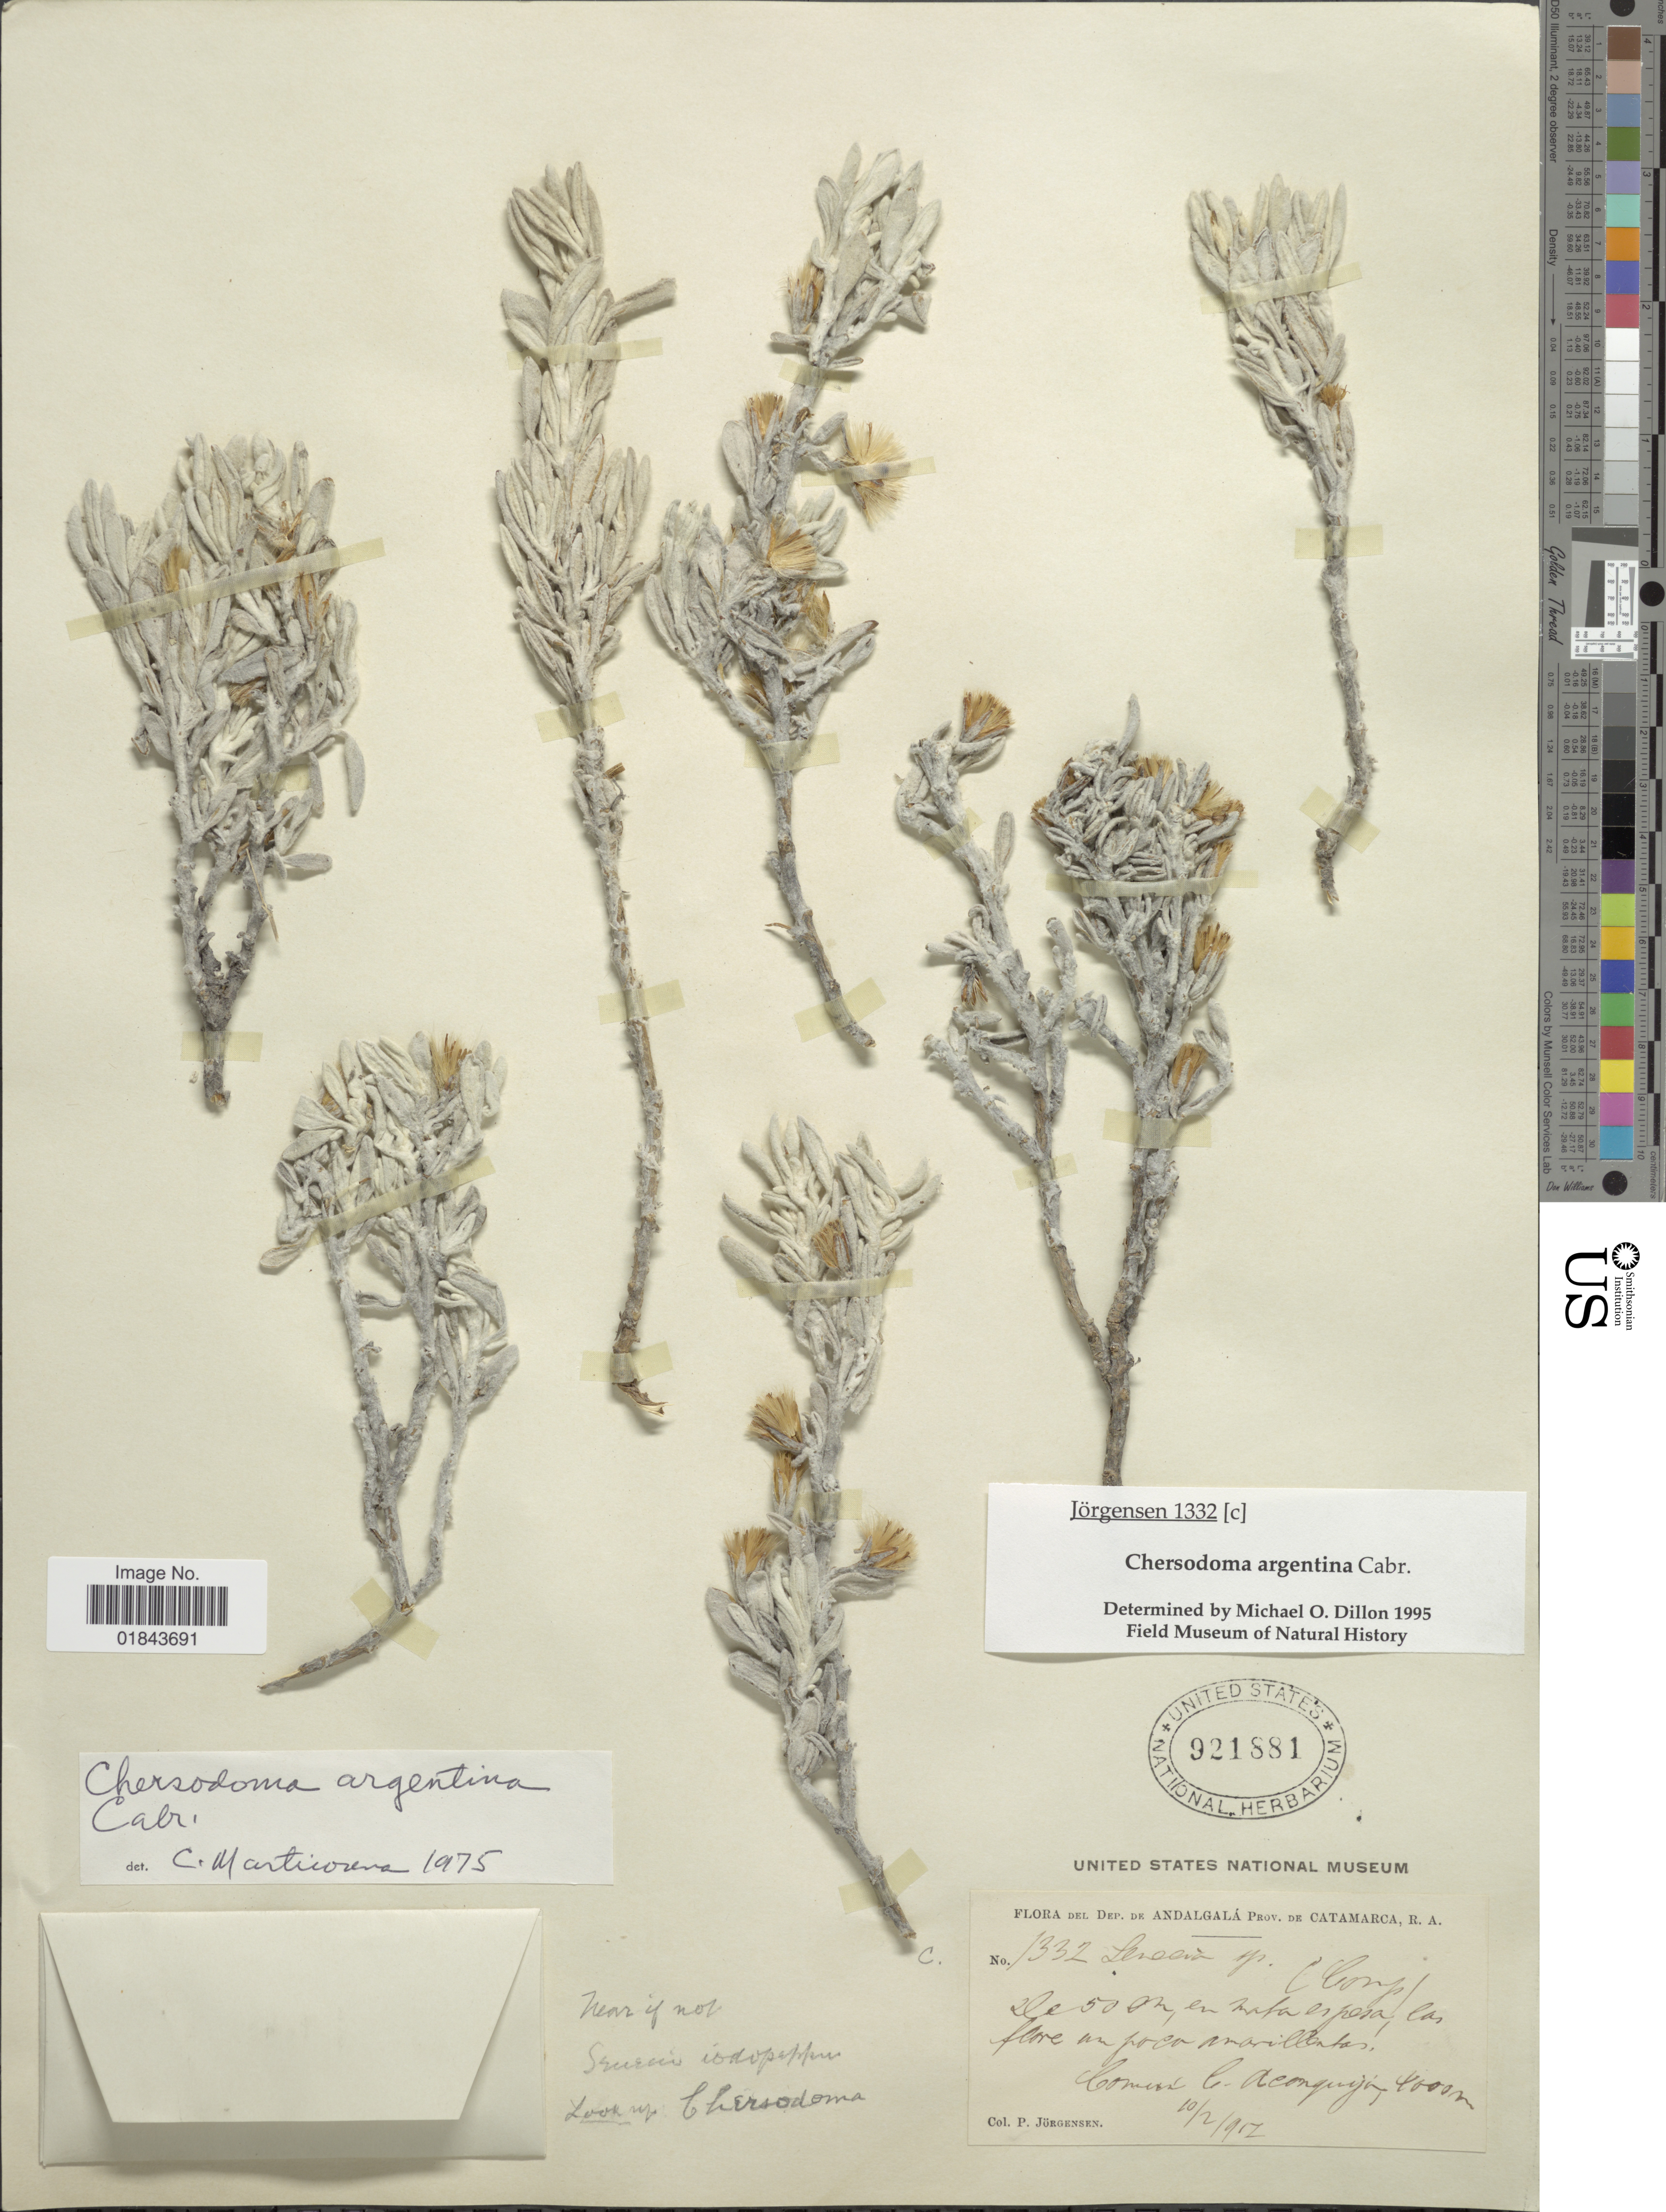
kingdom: Plantae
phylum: Tracheophyta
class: Magnoliopsida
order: Asterales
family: Asteraceae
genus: Chersodoma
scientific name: Chersodoma argentina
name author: Cabrera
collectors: P. Jörgensen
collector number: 1332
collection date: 1917-02-10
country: Argentina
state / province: Catamarca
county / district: Andalgalá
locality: Comune la Aconquija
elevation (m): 4000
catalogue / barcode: US 3921881